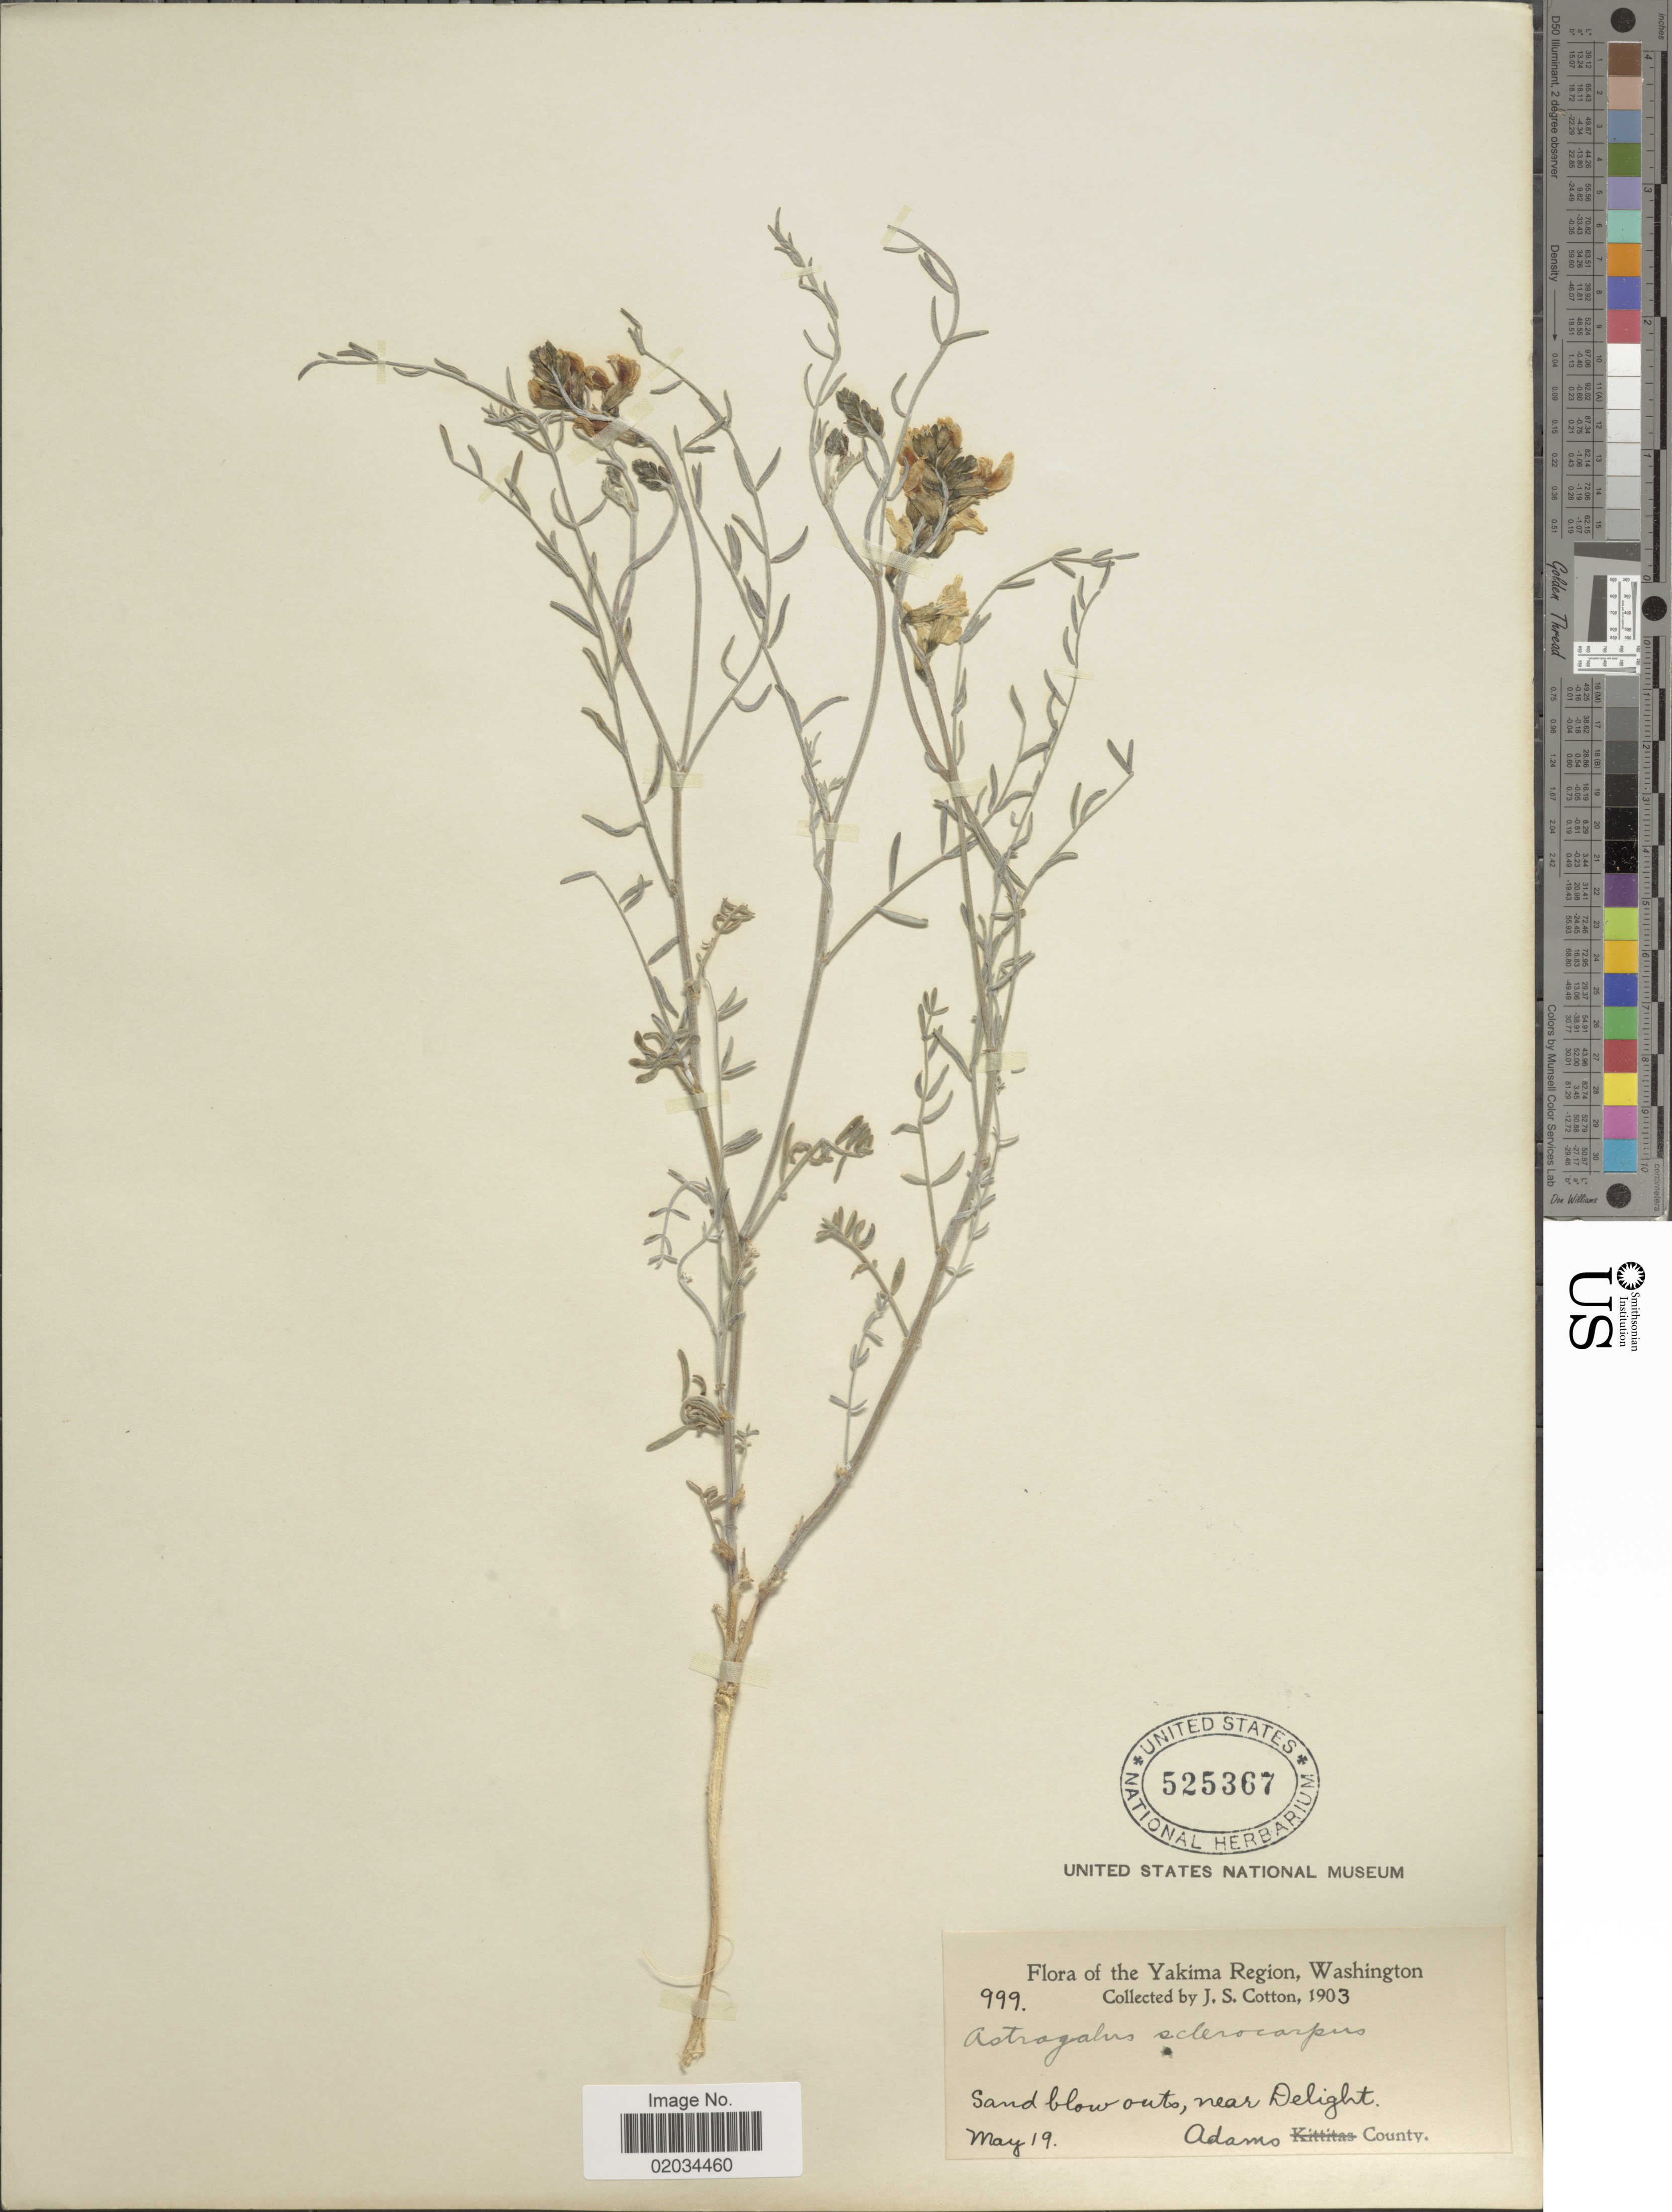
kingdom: Plantae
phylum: Tracheophyta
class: Magnoliopsida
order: Fabales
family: Fabaceae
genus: Astragalus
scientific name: Astragalus sclerocarpus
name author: A. Gray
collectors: J. S. Cotton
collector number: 999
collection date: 1903-05-19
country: United States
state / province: Washington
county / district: Yakima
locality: Yakima Region, near Delight, Adamo County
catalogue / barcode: US 525367